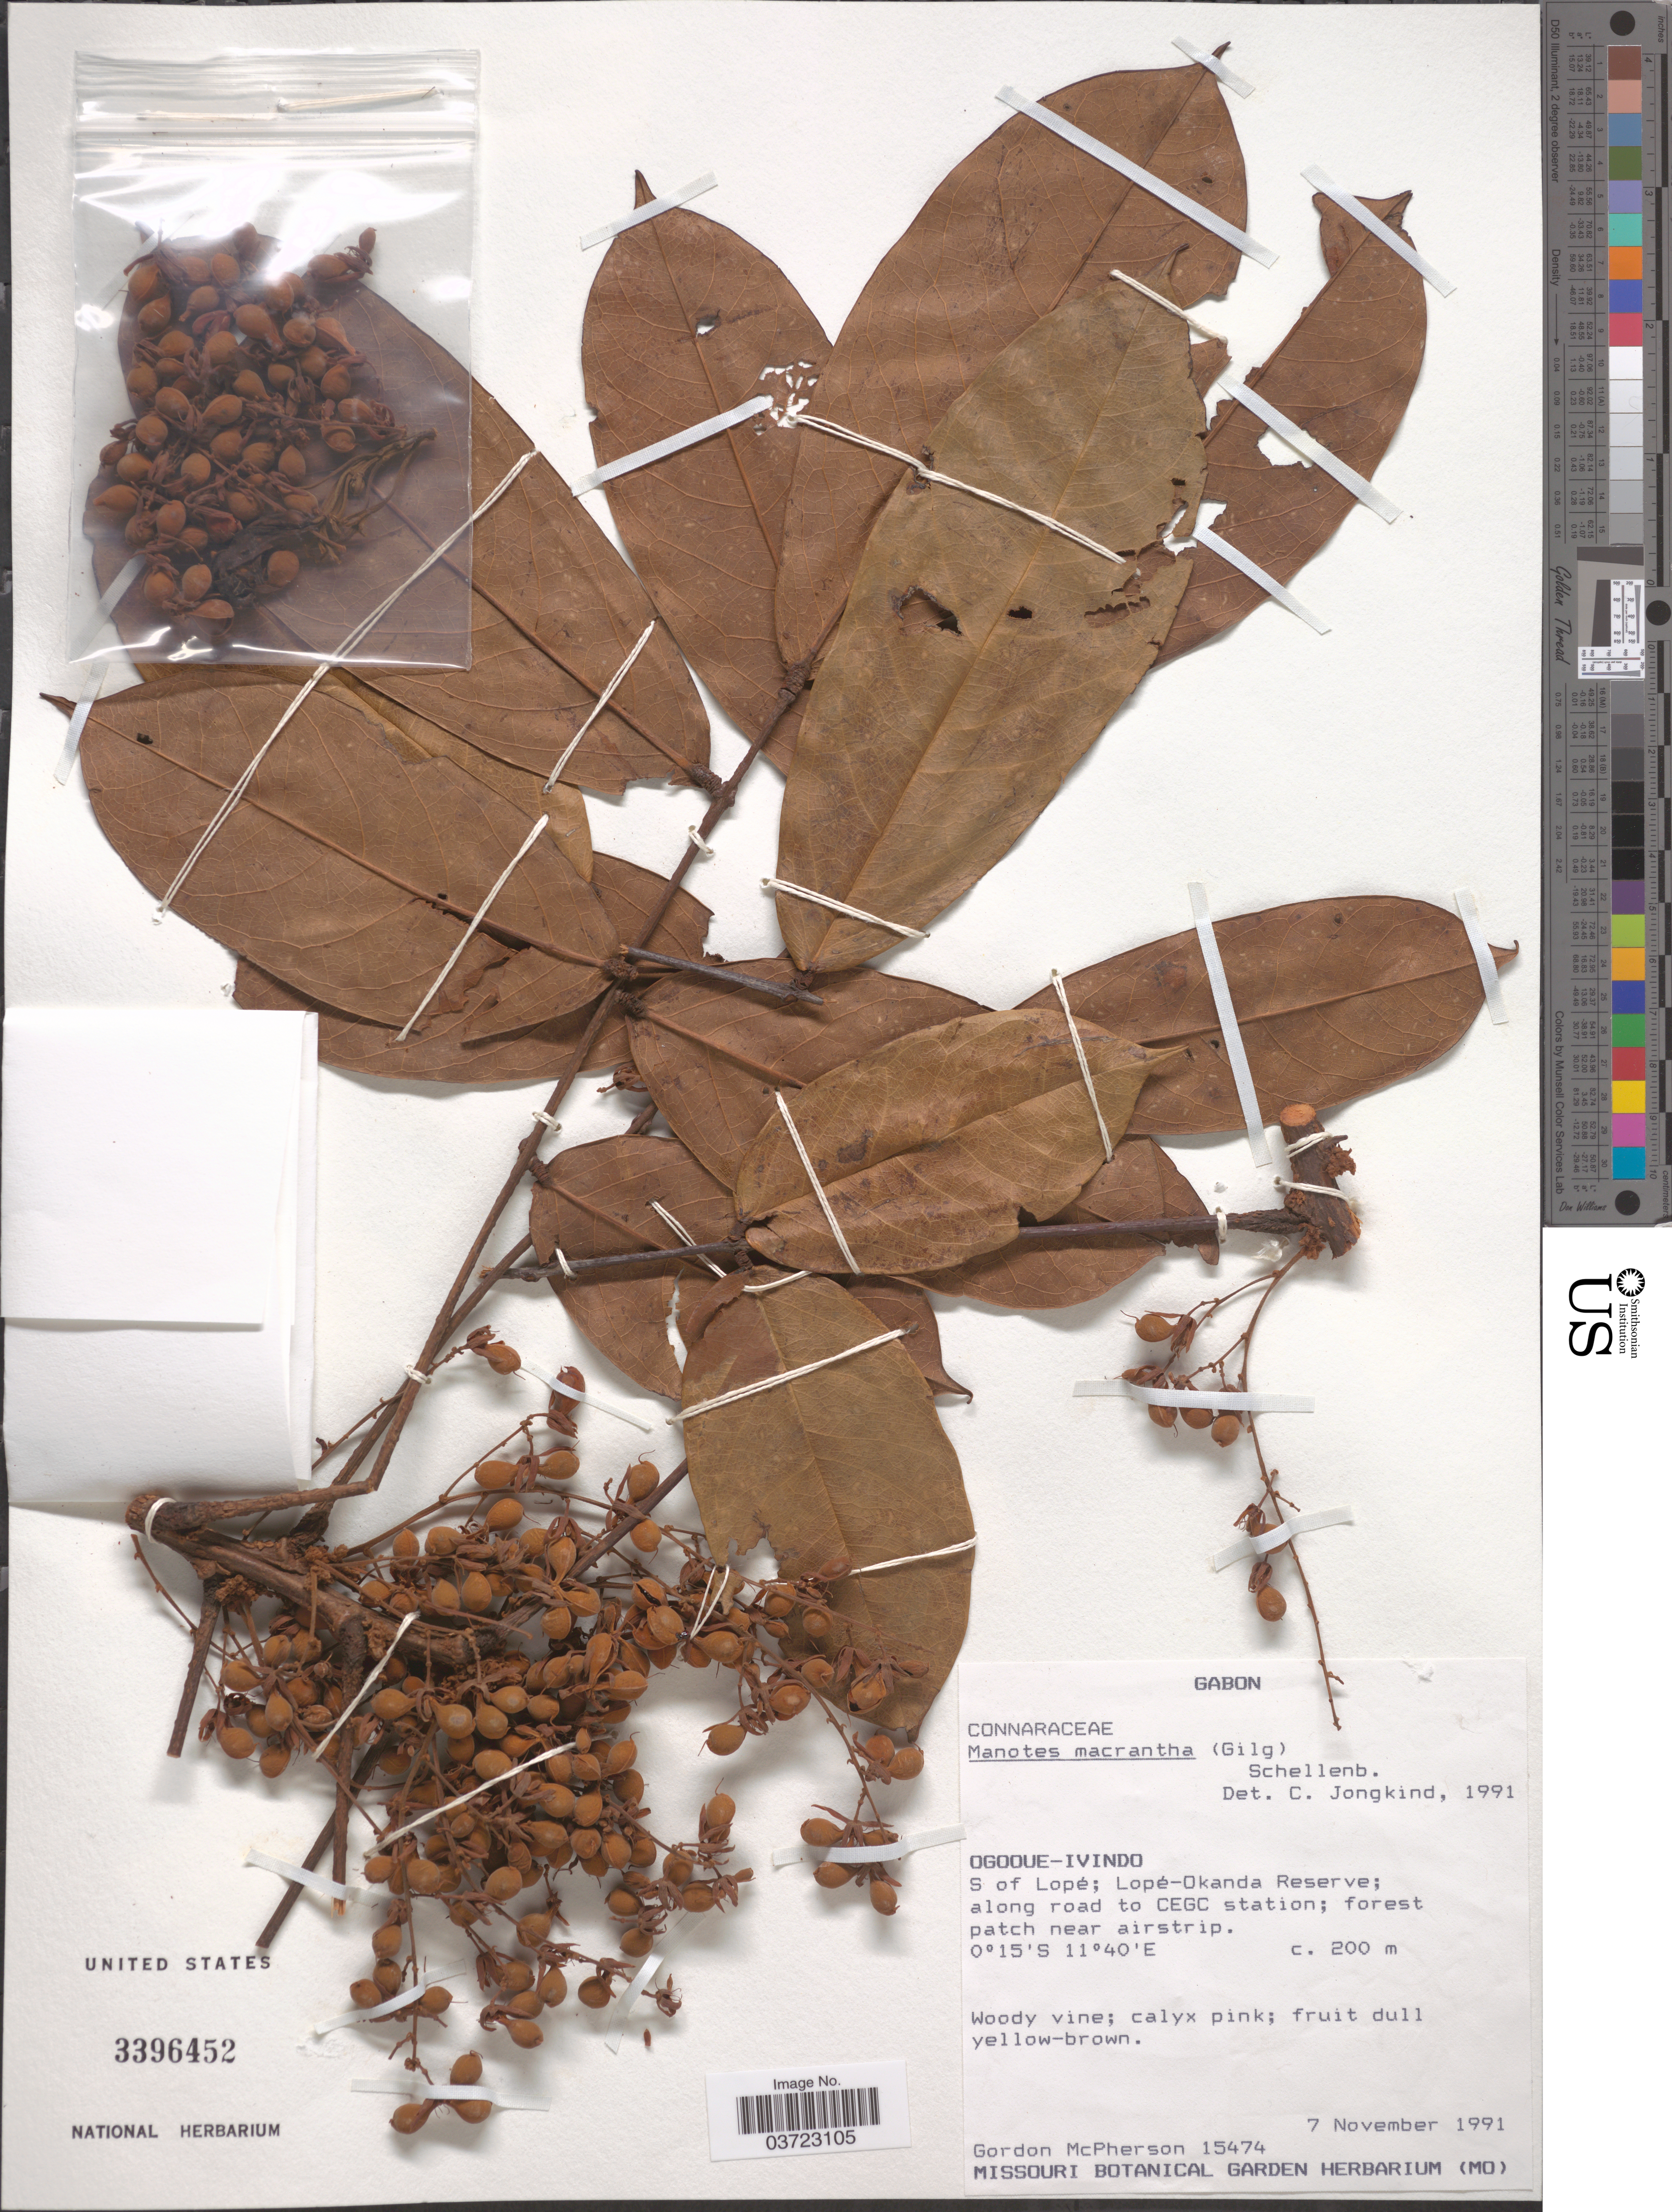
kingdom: Plantae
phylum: Tracheophyta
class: Magnoliopsida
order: Oxalidales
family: Connaraceae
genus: Manotes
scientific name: Manotes macrantha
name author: (Gilg) G. Schellenb.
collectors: G. McPherson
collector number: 15474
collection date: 1991-11-07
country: Gabon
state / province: Ogooue-Ivindo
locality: S of Lopé; Lopé-Okanda Reserve; along road to CEGC station; forest patch near airstrip.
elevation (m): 200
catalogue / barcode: US 3396452